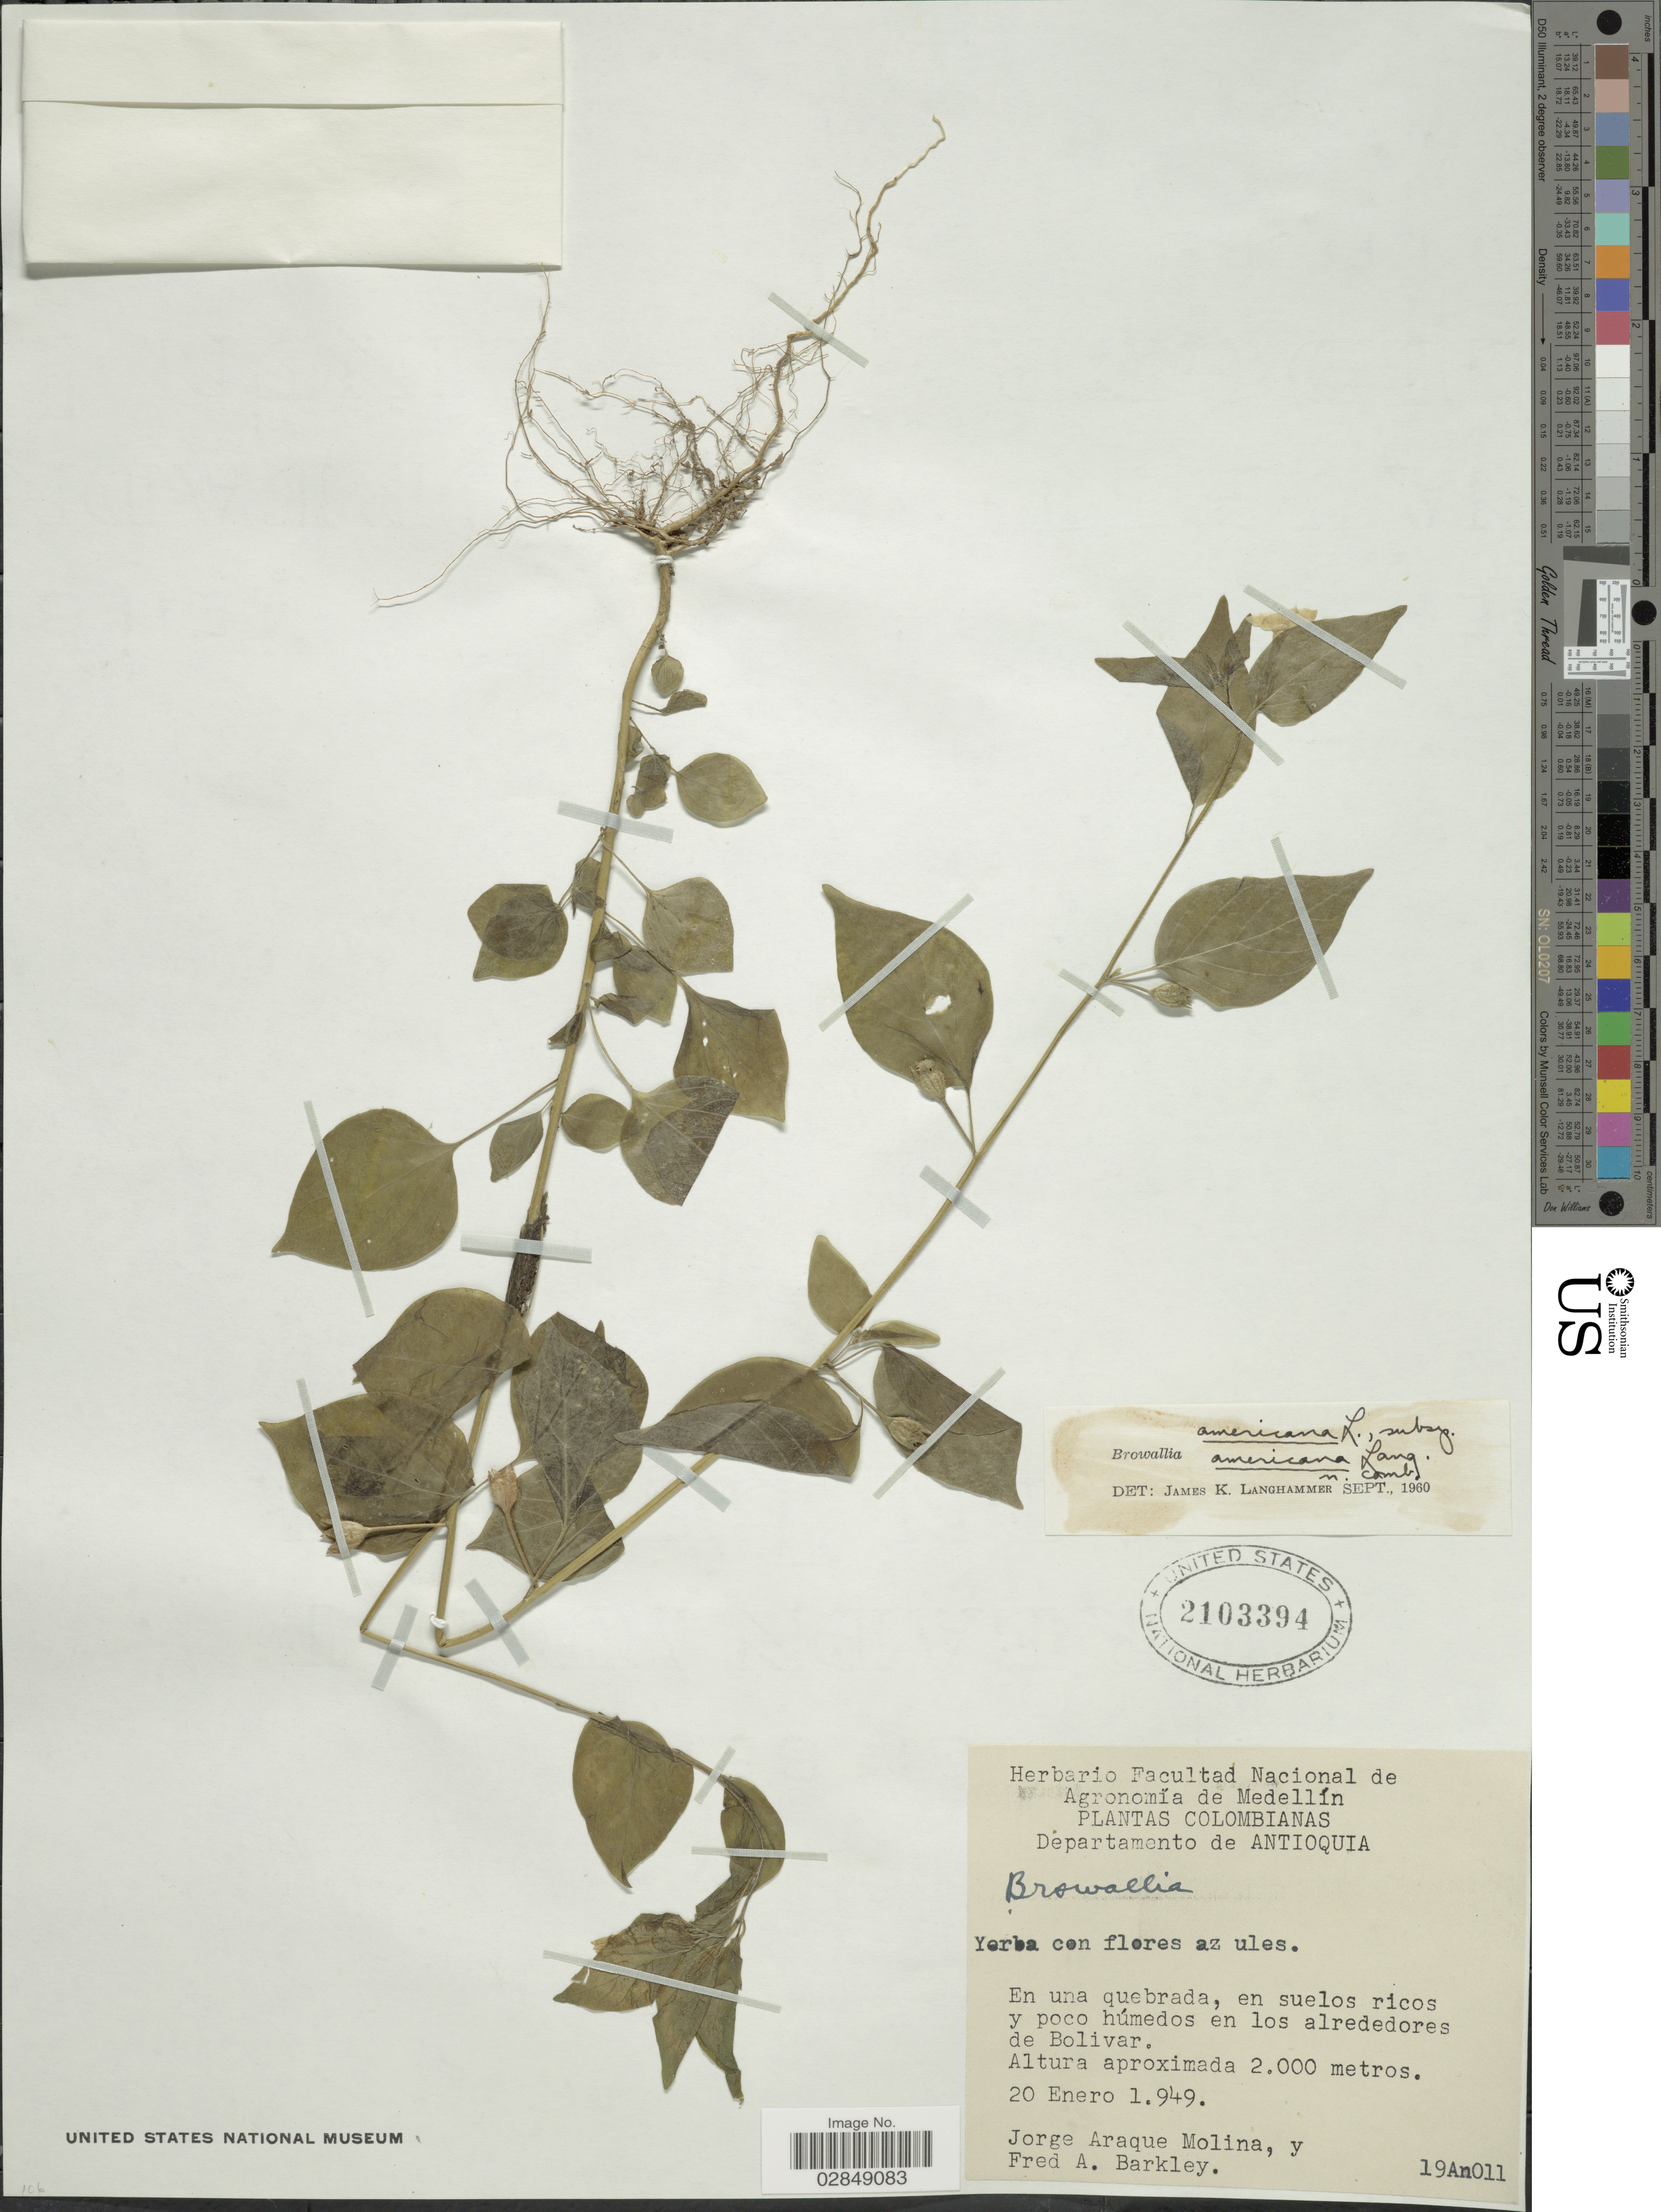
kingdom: Plantae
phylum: Tracheophyta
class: Magnoliopsida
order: Solanales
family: Solanaceae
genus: Browallia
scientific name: Browallia americana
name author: L.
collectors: J. A. Molina & F. A. Barkley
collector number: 19An011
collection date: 1949-01-20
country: Colombia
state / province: Antioquia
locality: Departamento de Antioquia. En una quebrada, en suelos ricos y poco húmedos en los alrededores de Bolivar.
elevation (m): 2000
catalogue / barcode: US 2103394